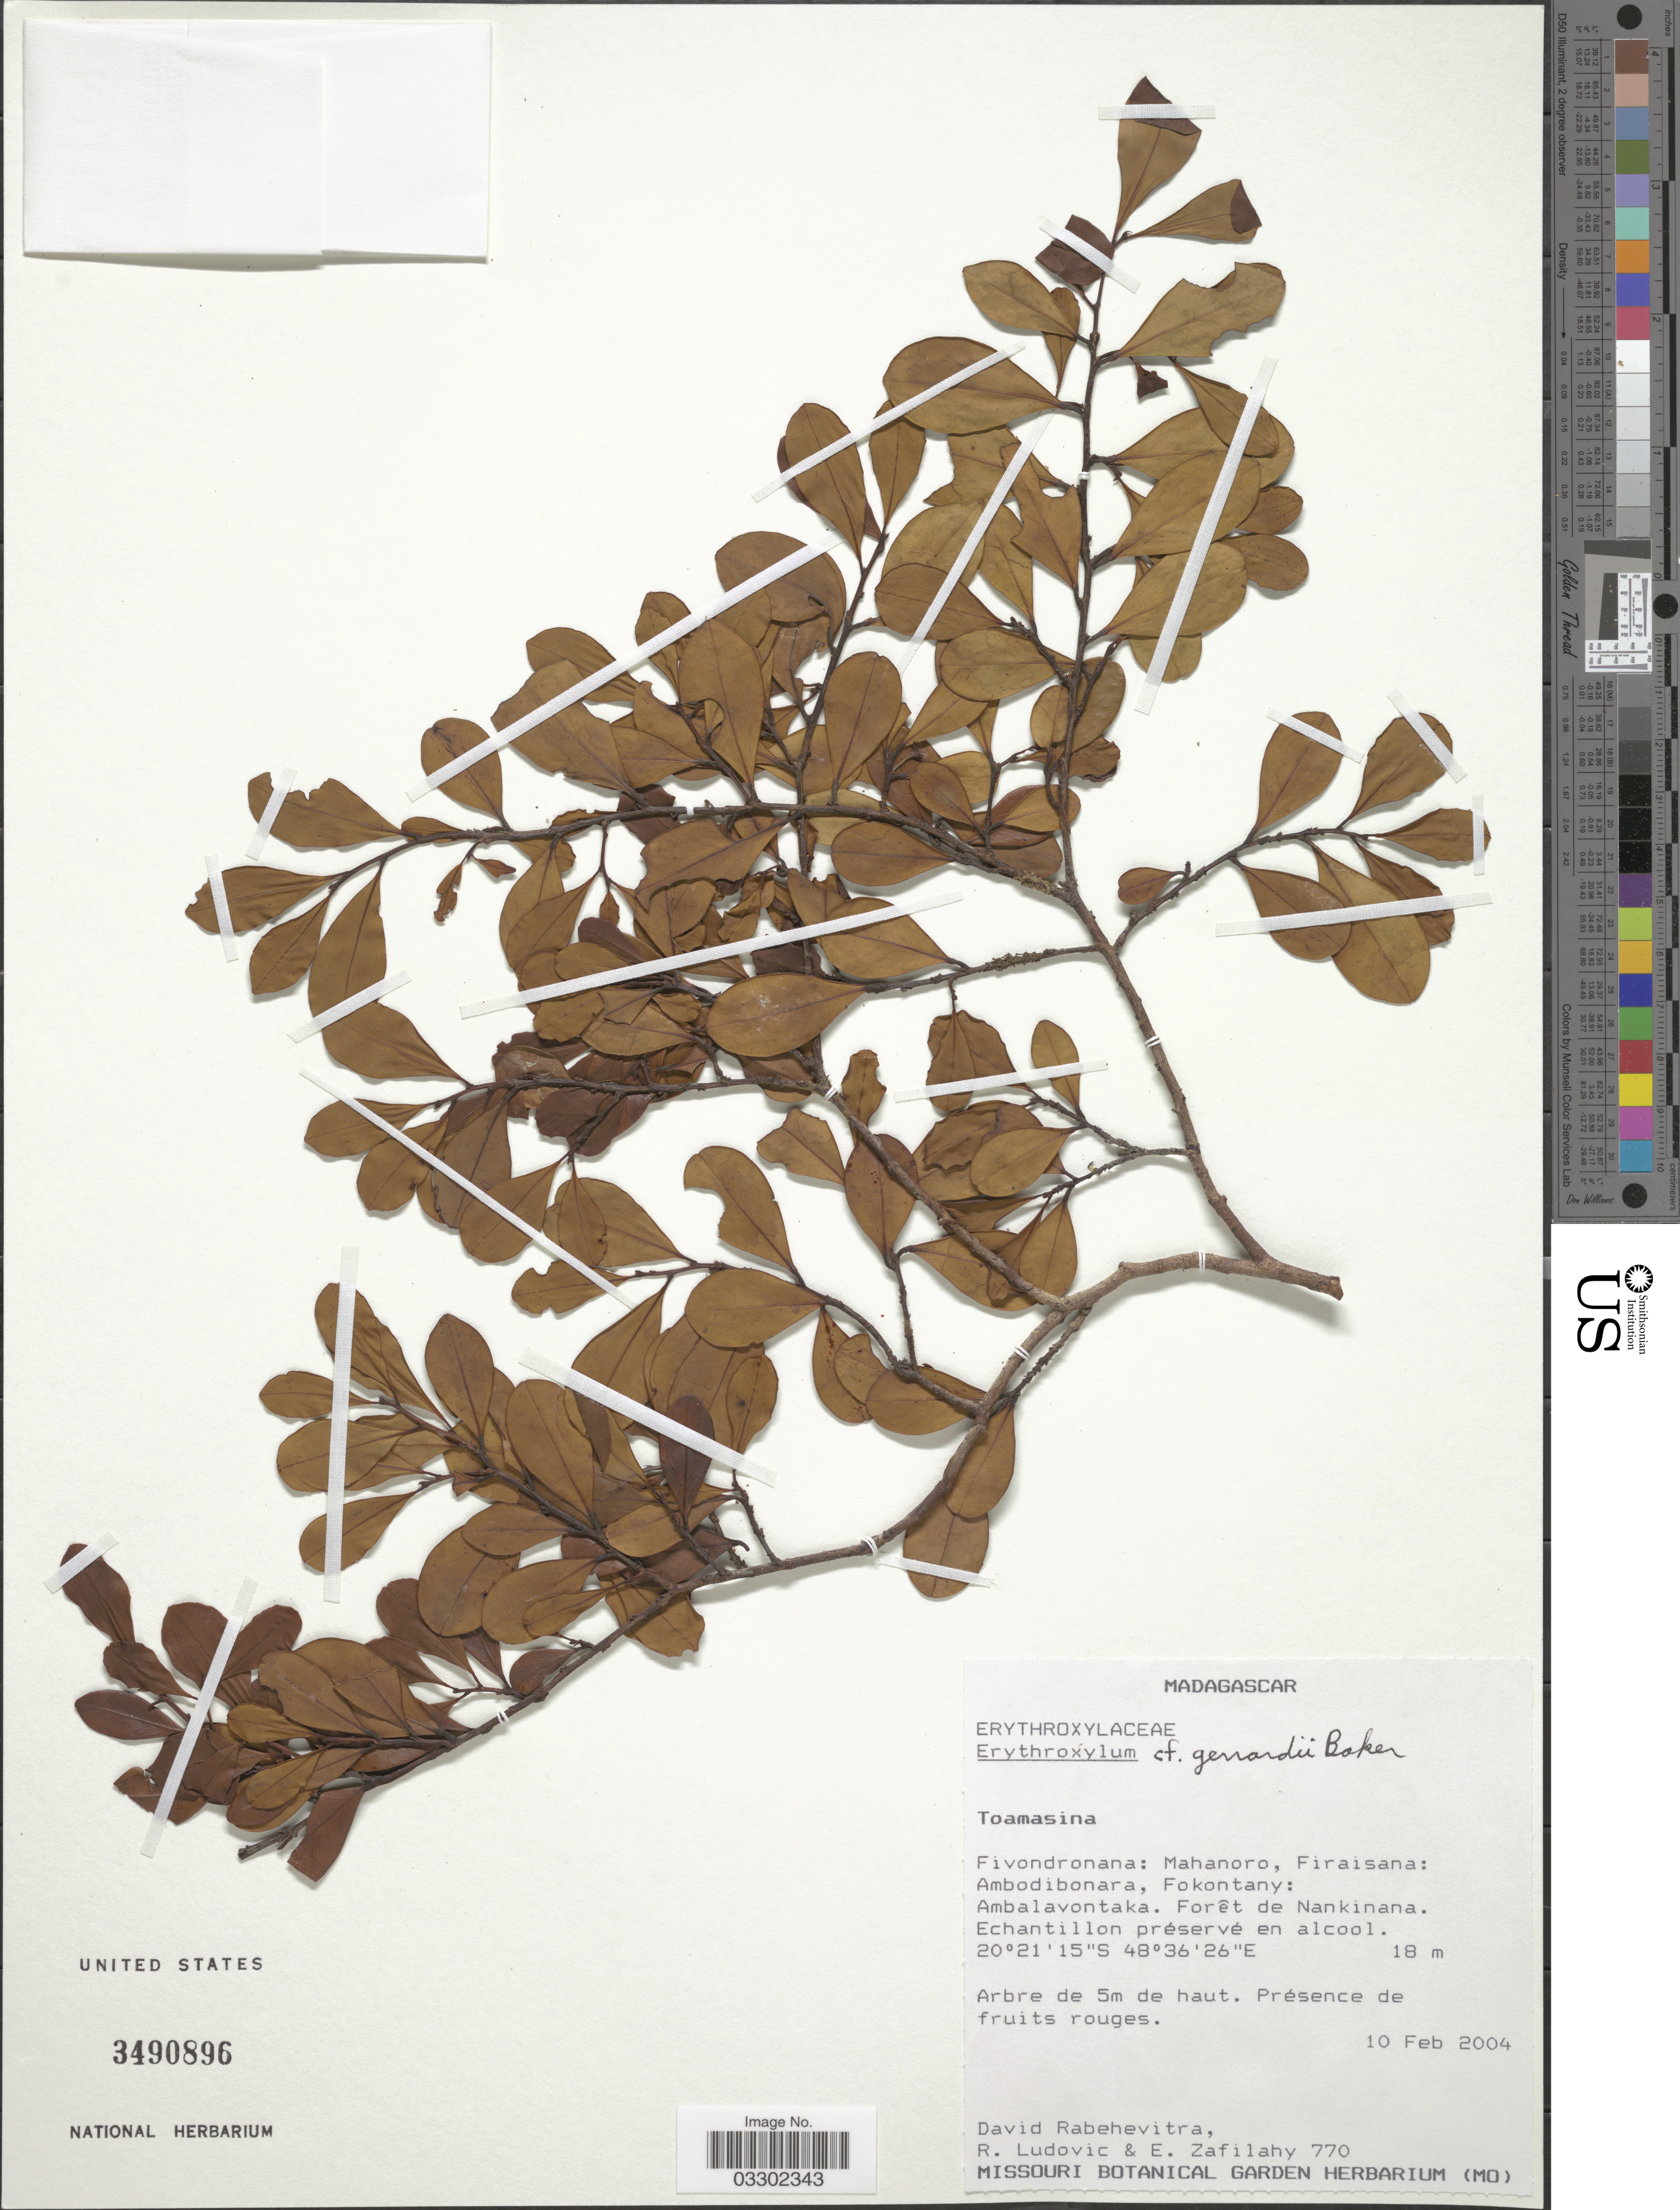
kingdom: Plantae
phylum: Tracheophyta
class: Magnoliopsida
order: Malpighiales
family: Erythroxylaceae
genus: Erythroxylum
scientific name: Erythroxylum gerrardii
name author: Baker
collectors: D. Rabehevitra, R. Ludovic & E. Zafilahy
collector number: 770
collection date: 2004-02-10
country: Madagascar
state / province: Atsinanana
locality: Fivondronana: Mahanoro, Firaisana: Ambodibonara, Fokontany: Ambalavontaka. Forêt de Nankinana.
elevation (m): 18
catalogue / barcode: US 3490896